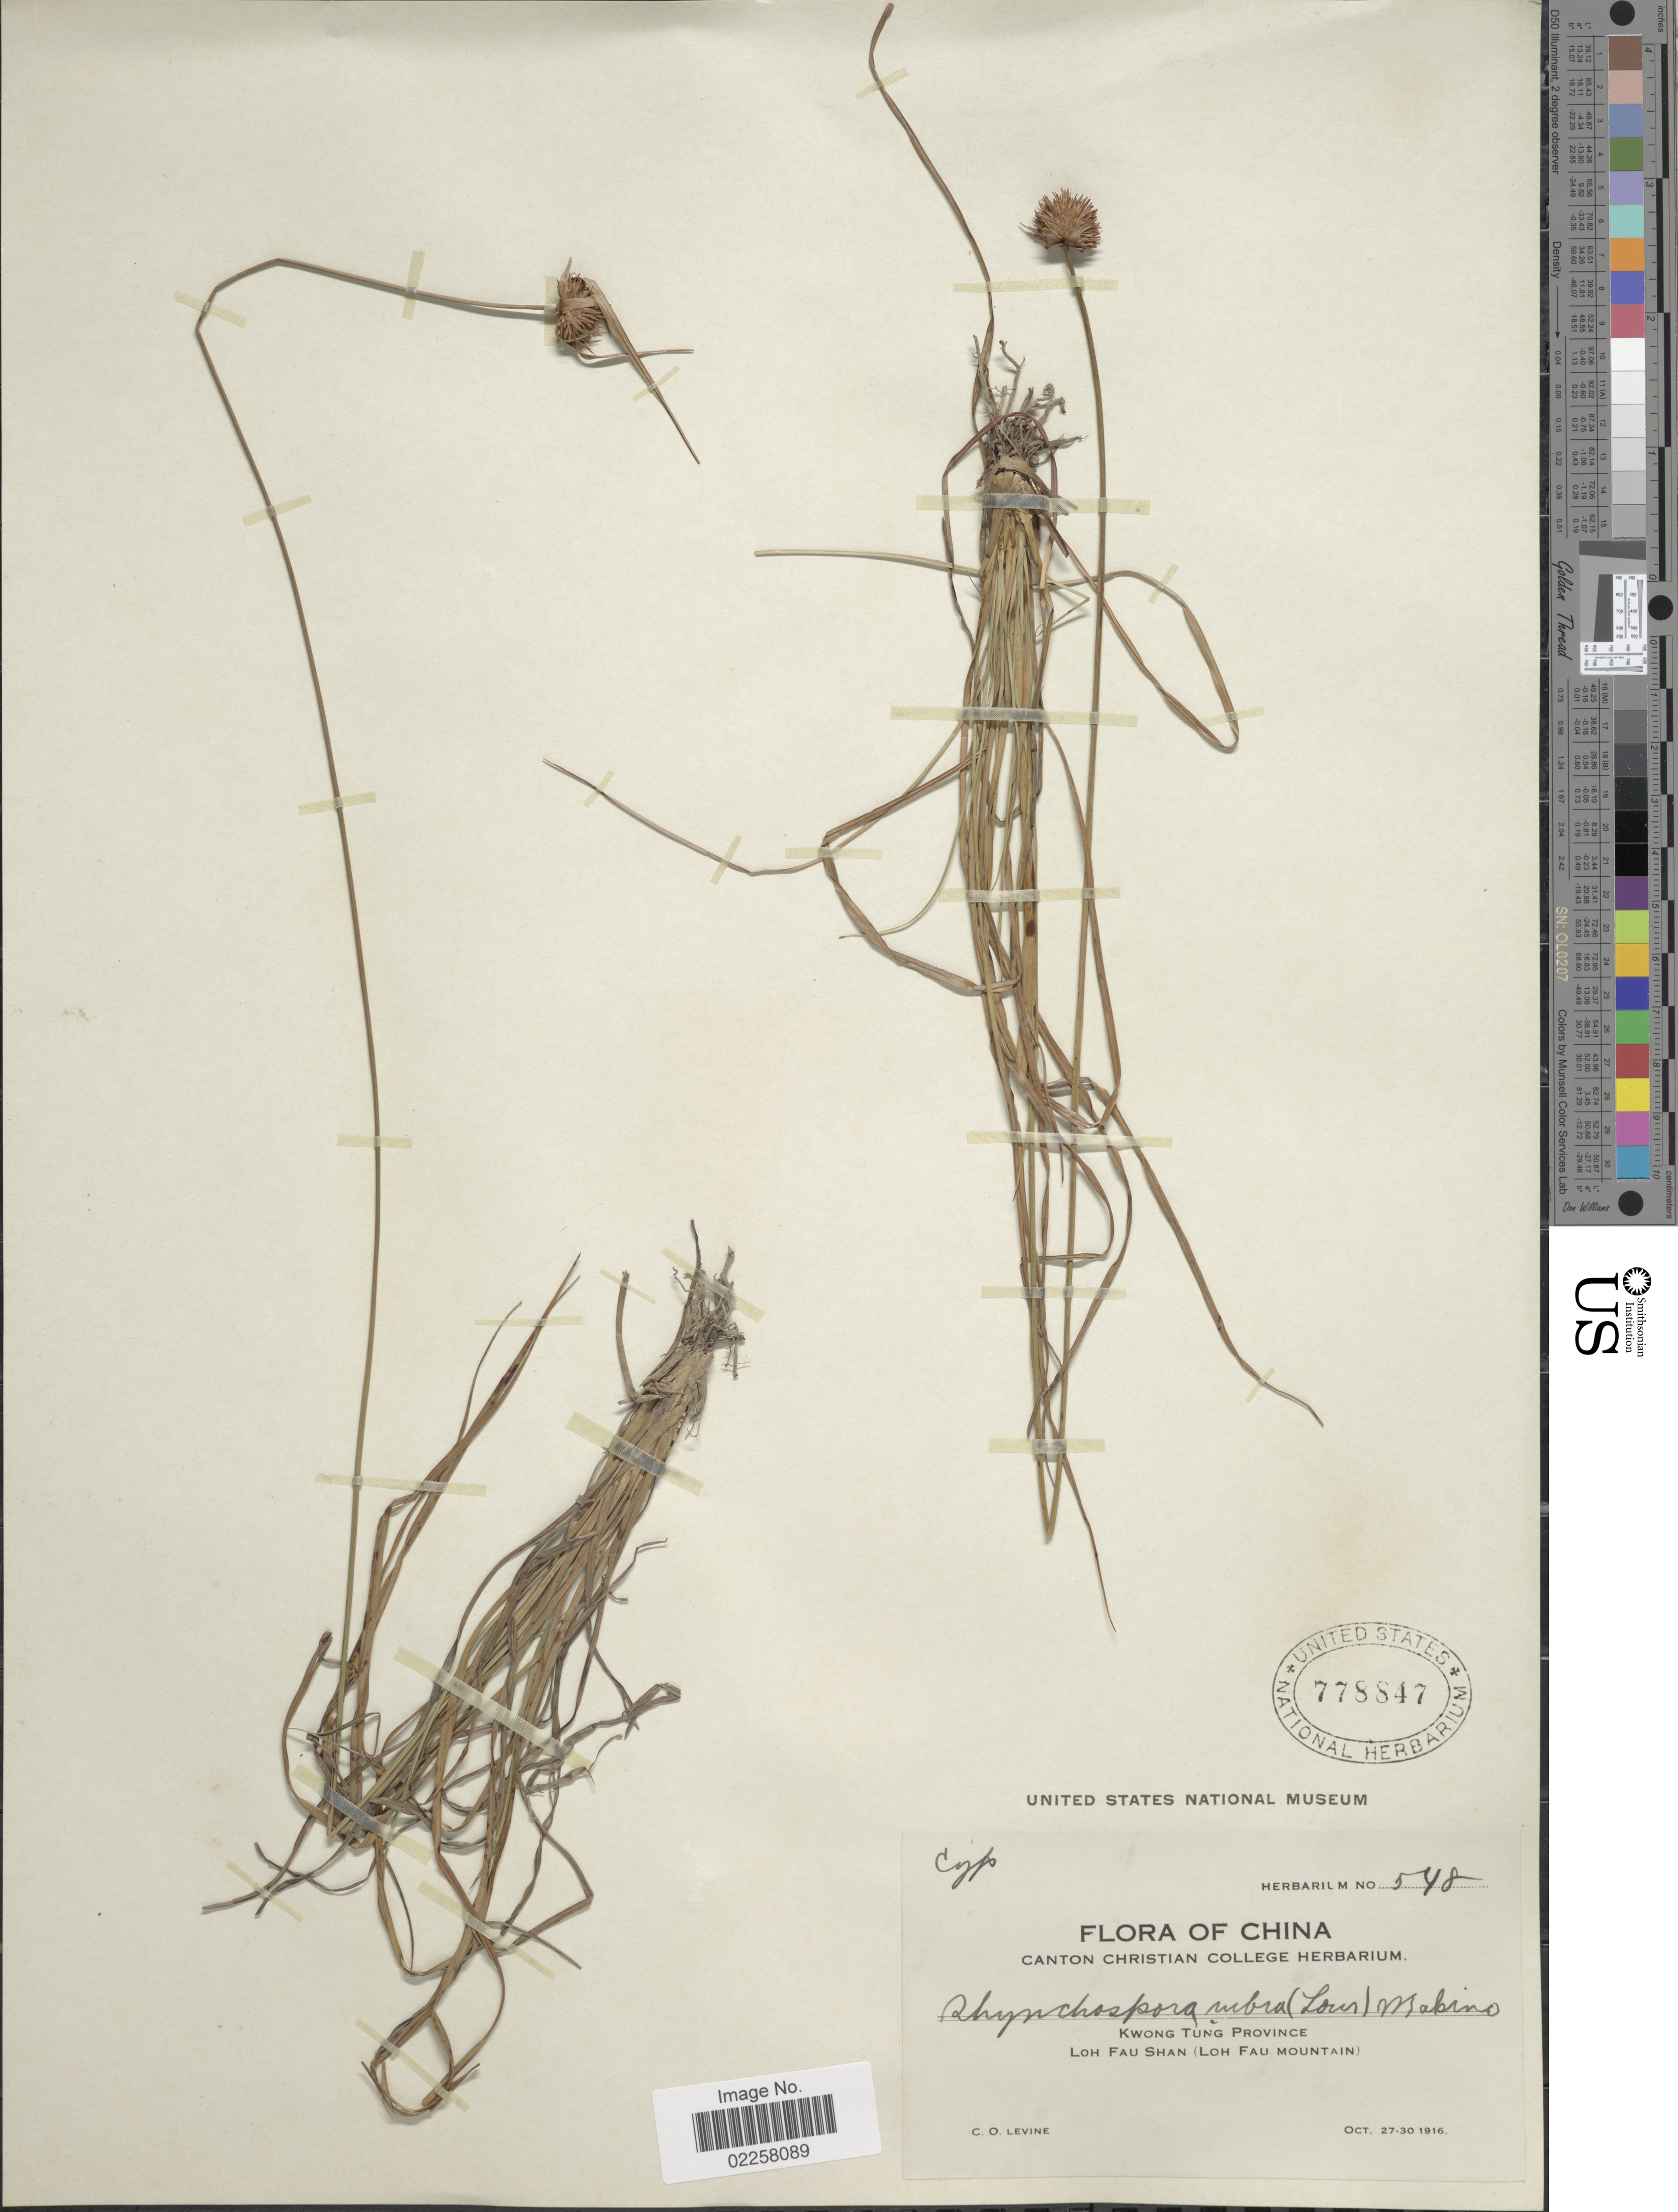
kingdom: Plantae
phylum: Tracheophyta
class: Liliopsida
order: Poales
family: Cyperaceae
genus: Rhynchospora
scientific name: Rhynchospora rubra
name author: (Lour.) Makino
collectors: C. O. Levine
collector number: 548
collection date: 1916-10-27/1916-10-30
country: China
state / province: Guangdong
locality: Kwong Tung Province. Loh Fau Shan (Loh Fau Mountain)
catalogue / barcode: US 778847